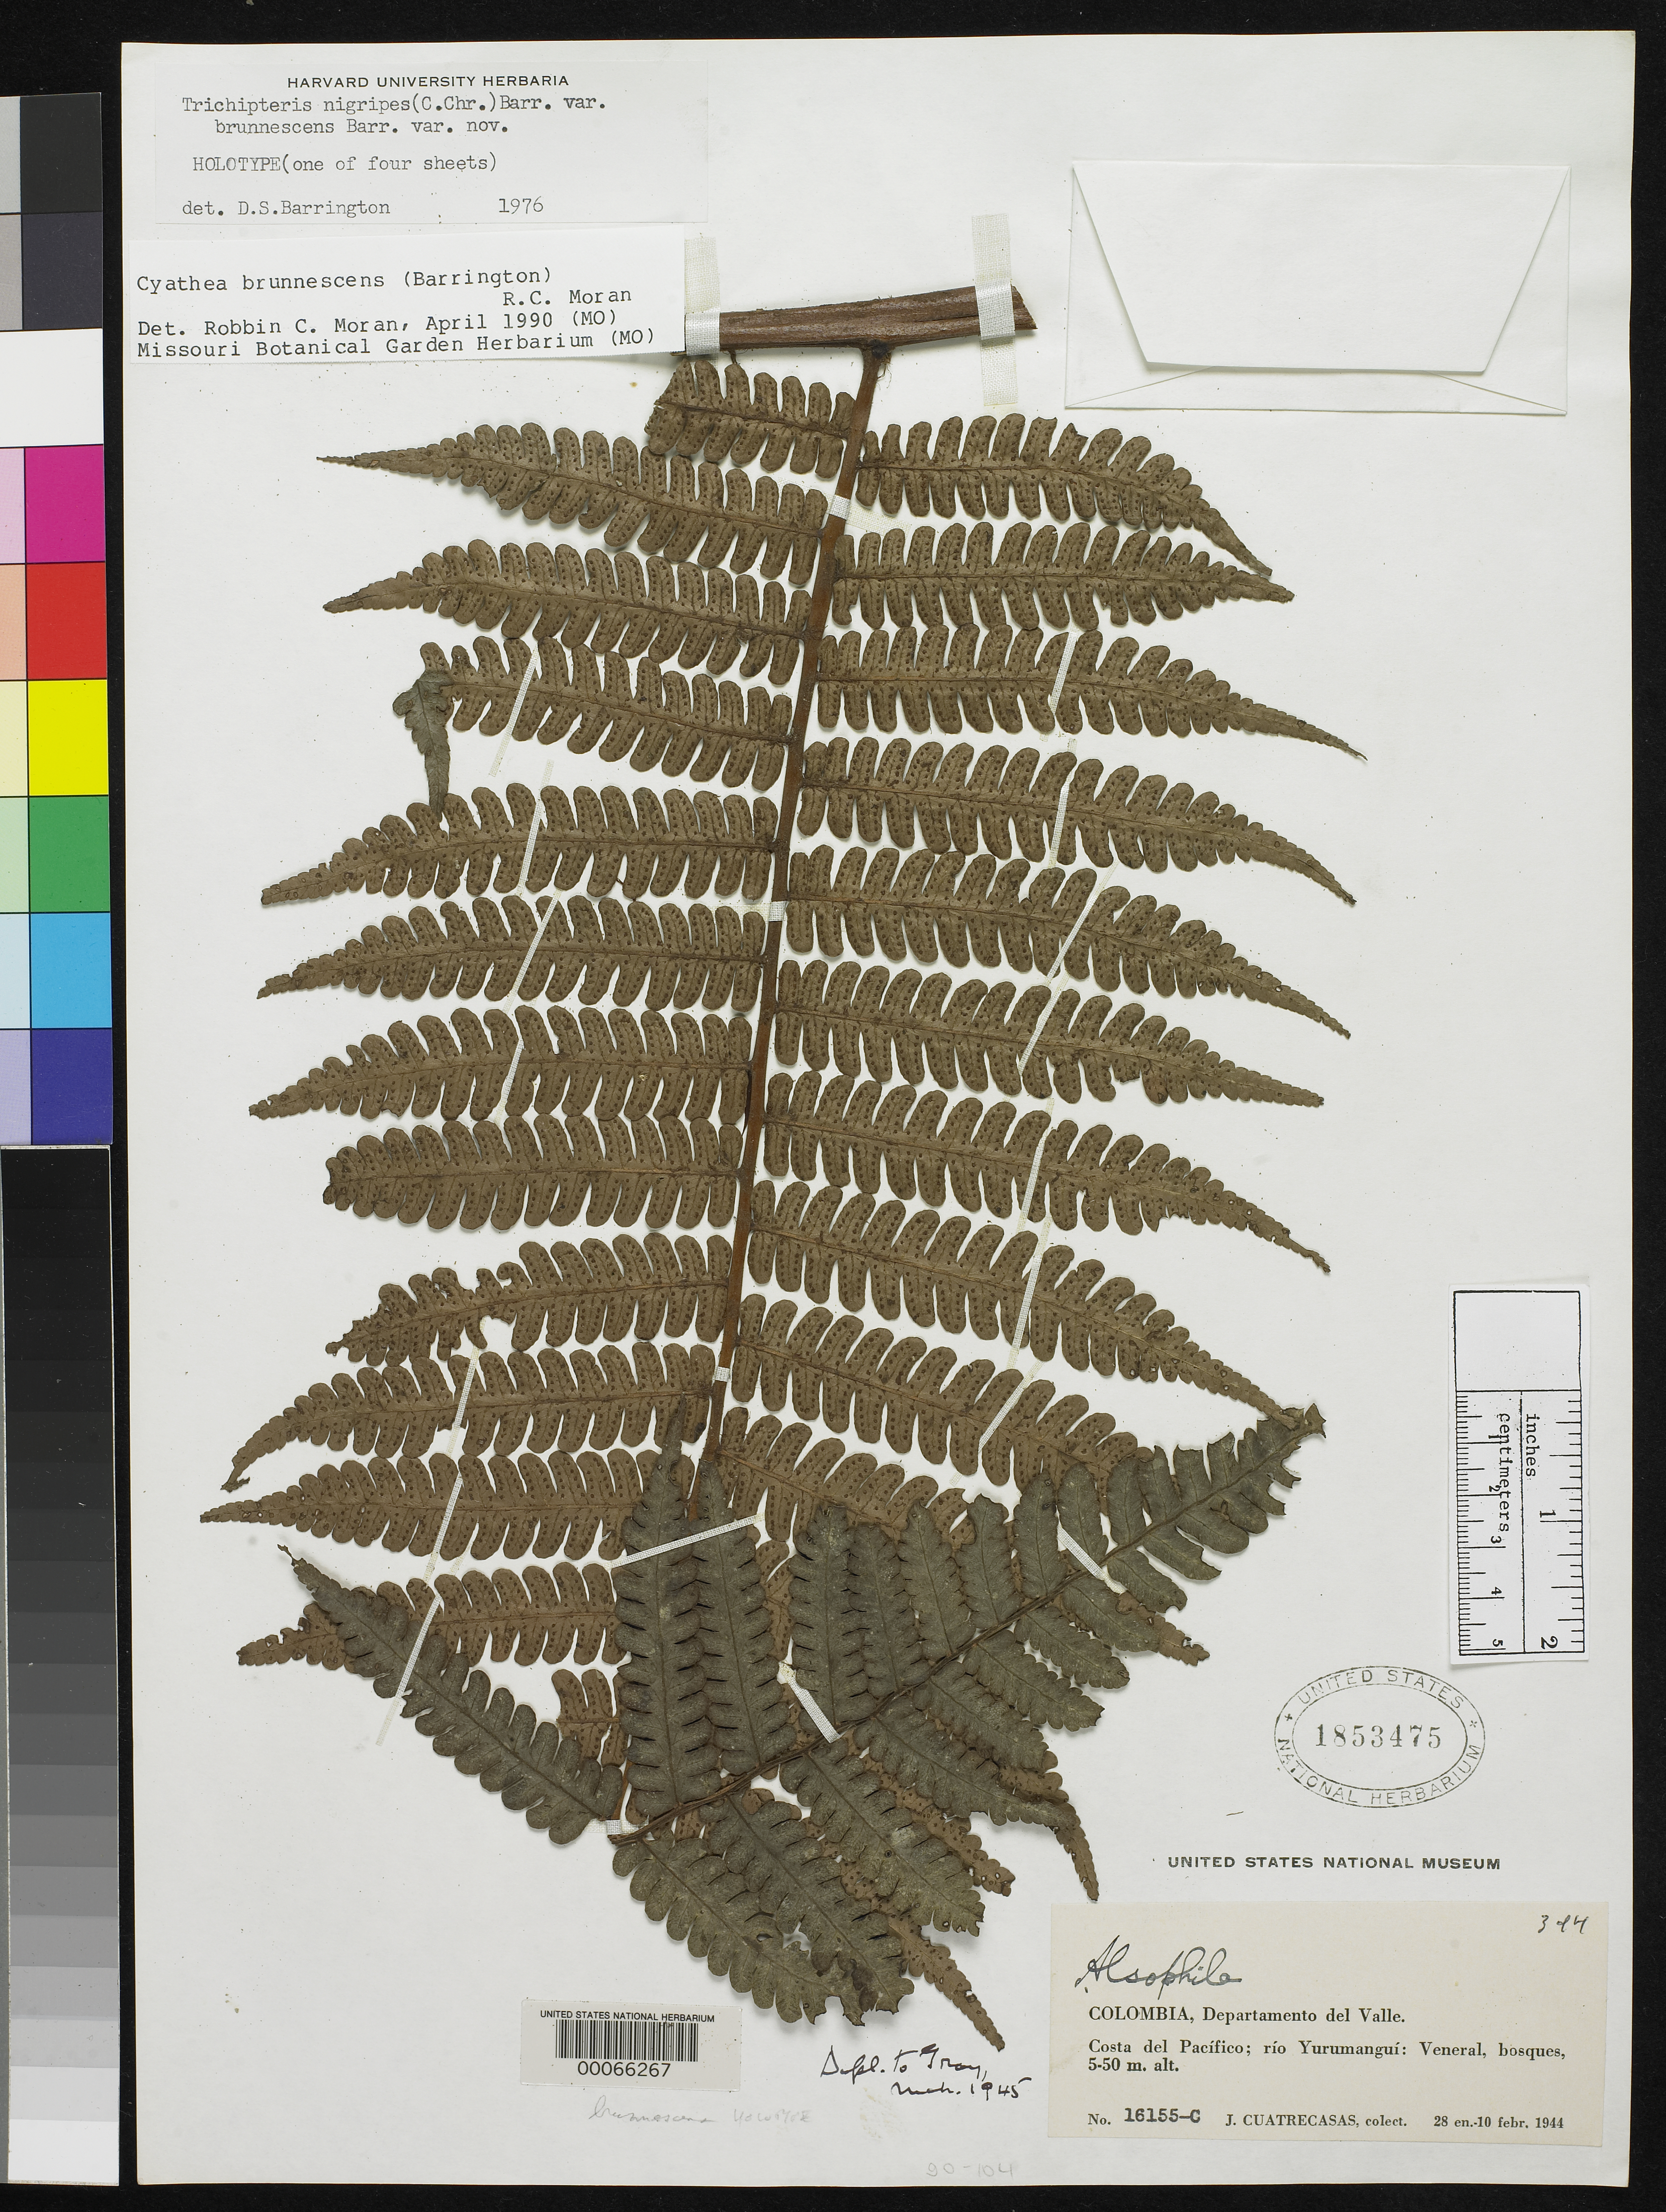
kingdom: Plantae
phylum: Tracheophyta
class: Polypodiopsida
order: Cyatheales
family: Cyatheaceae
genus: Trichipteris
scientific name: Trichipteris nigripes var. brunnescens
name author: Barrington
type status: Holotype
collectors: J. Cuatrecasas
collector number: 16155-c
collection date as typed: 28 Jan 1944 to 10 Feb 1944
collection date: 1944-01-28/1944-02-10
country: Colombia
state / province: Valle del Cauca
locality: Costa del Pacifico; Rio Yurumangui; Veneral.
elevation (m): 5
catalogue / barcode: US 1853475